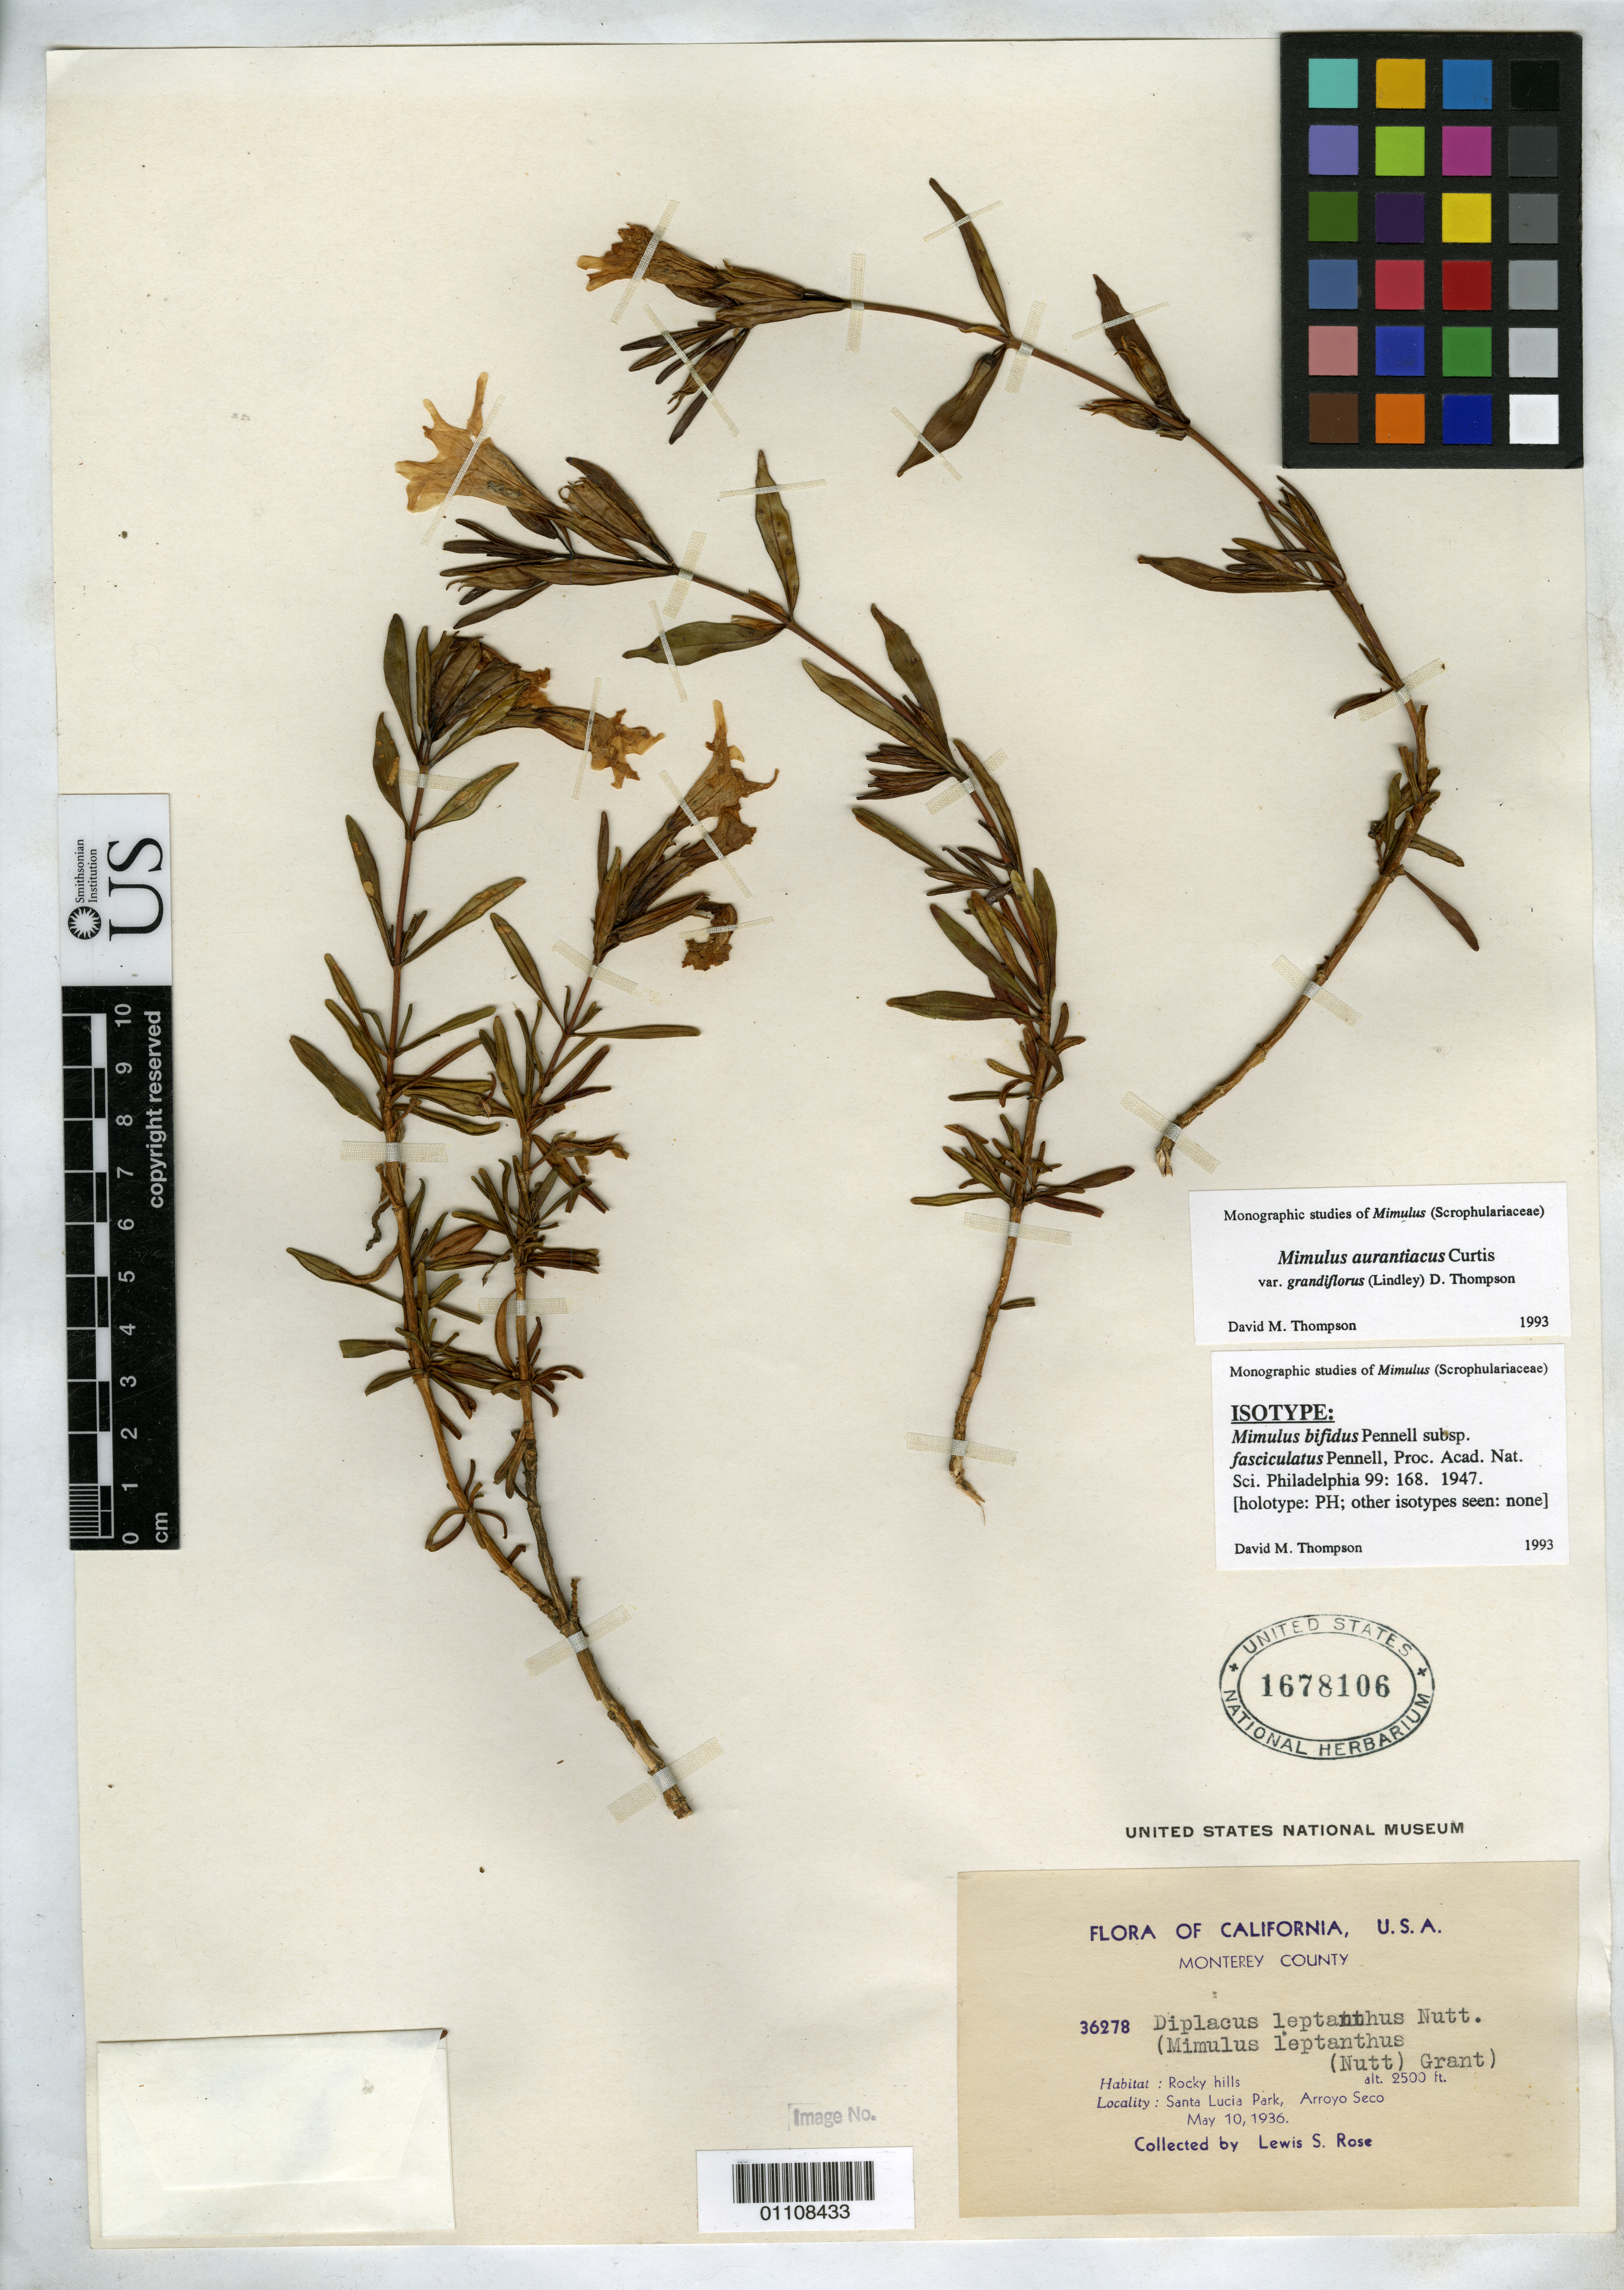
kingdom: Plantae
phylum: Tracheophyta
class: Magnoliopsida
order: Lamiales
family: Phrymaceae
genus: Mimulus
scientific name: Mimulus bifidus subsp. fasciculatus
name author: Pennell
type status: Isotype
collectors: L. S. Rose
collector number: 36278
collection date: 1936-05-10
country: United States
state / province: California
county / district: Monterey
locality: Santa Lucia park, Arroyo Seco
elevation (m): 762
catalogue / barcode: US 1678106